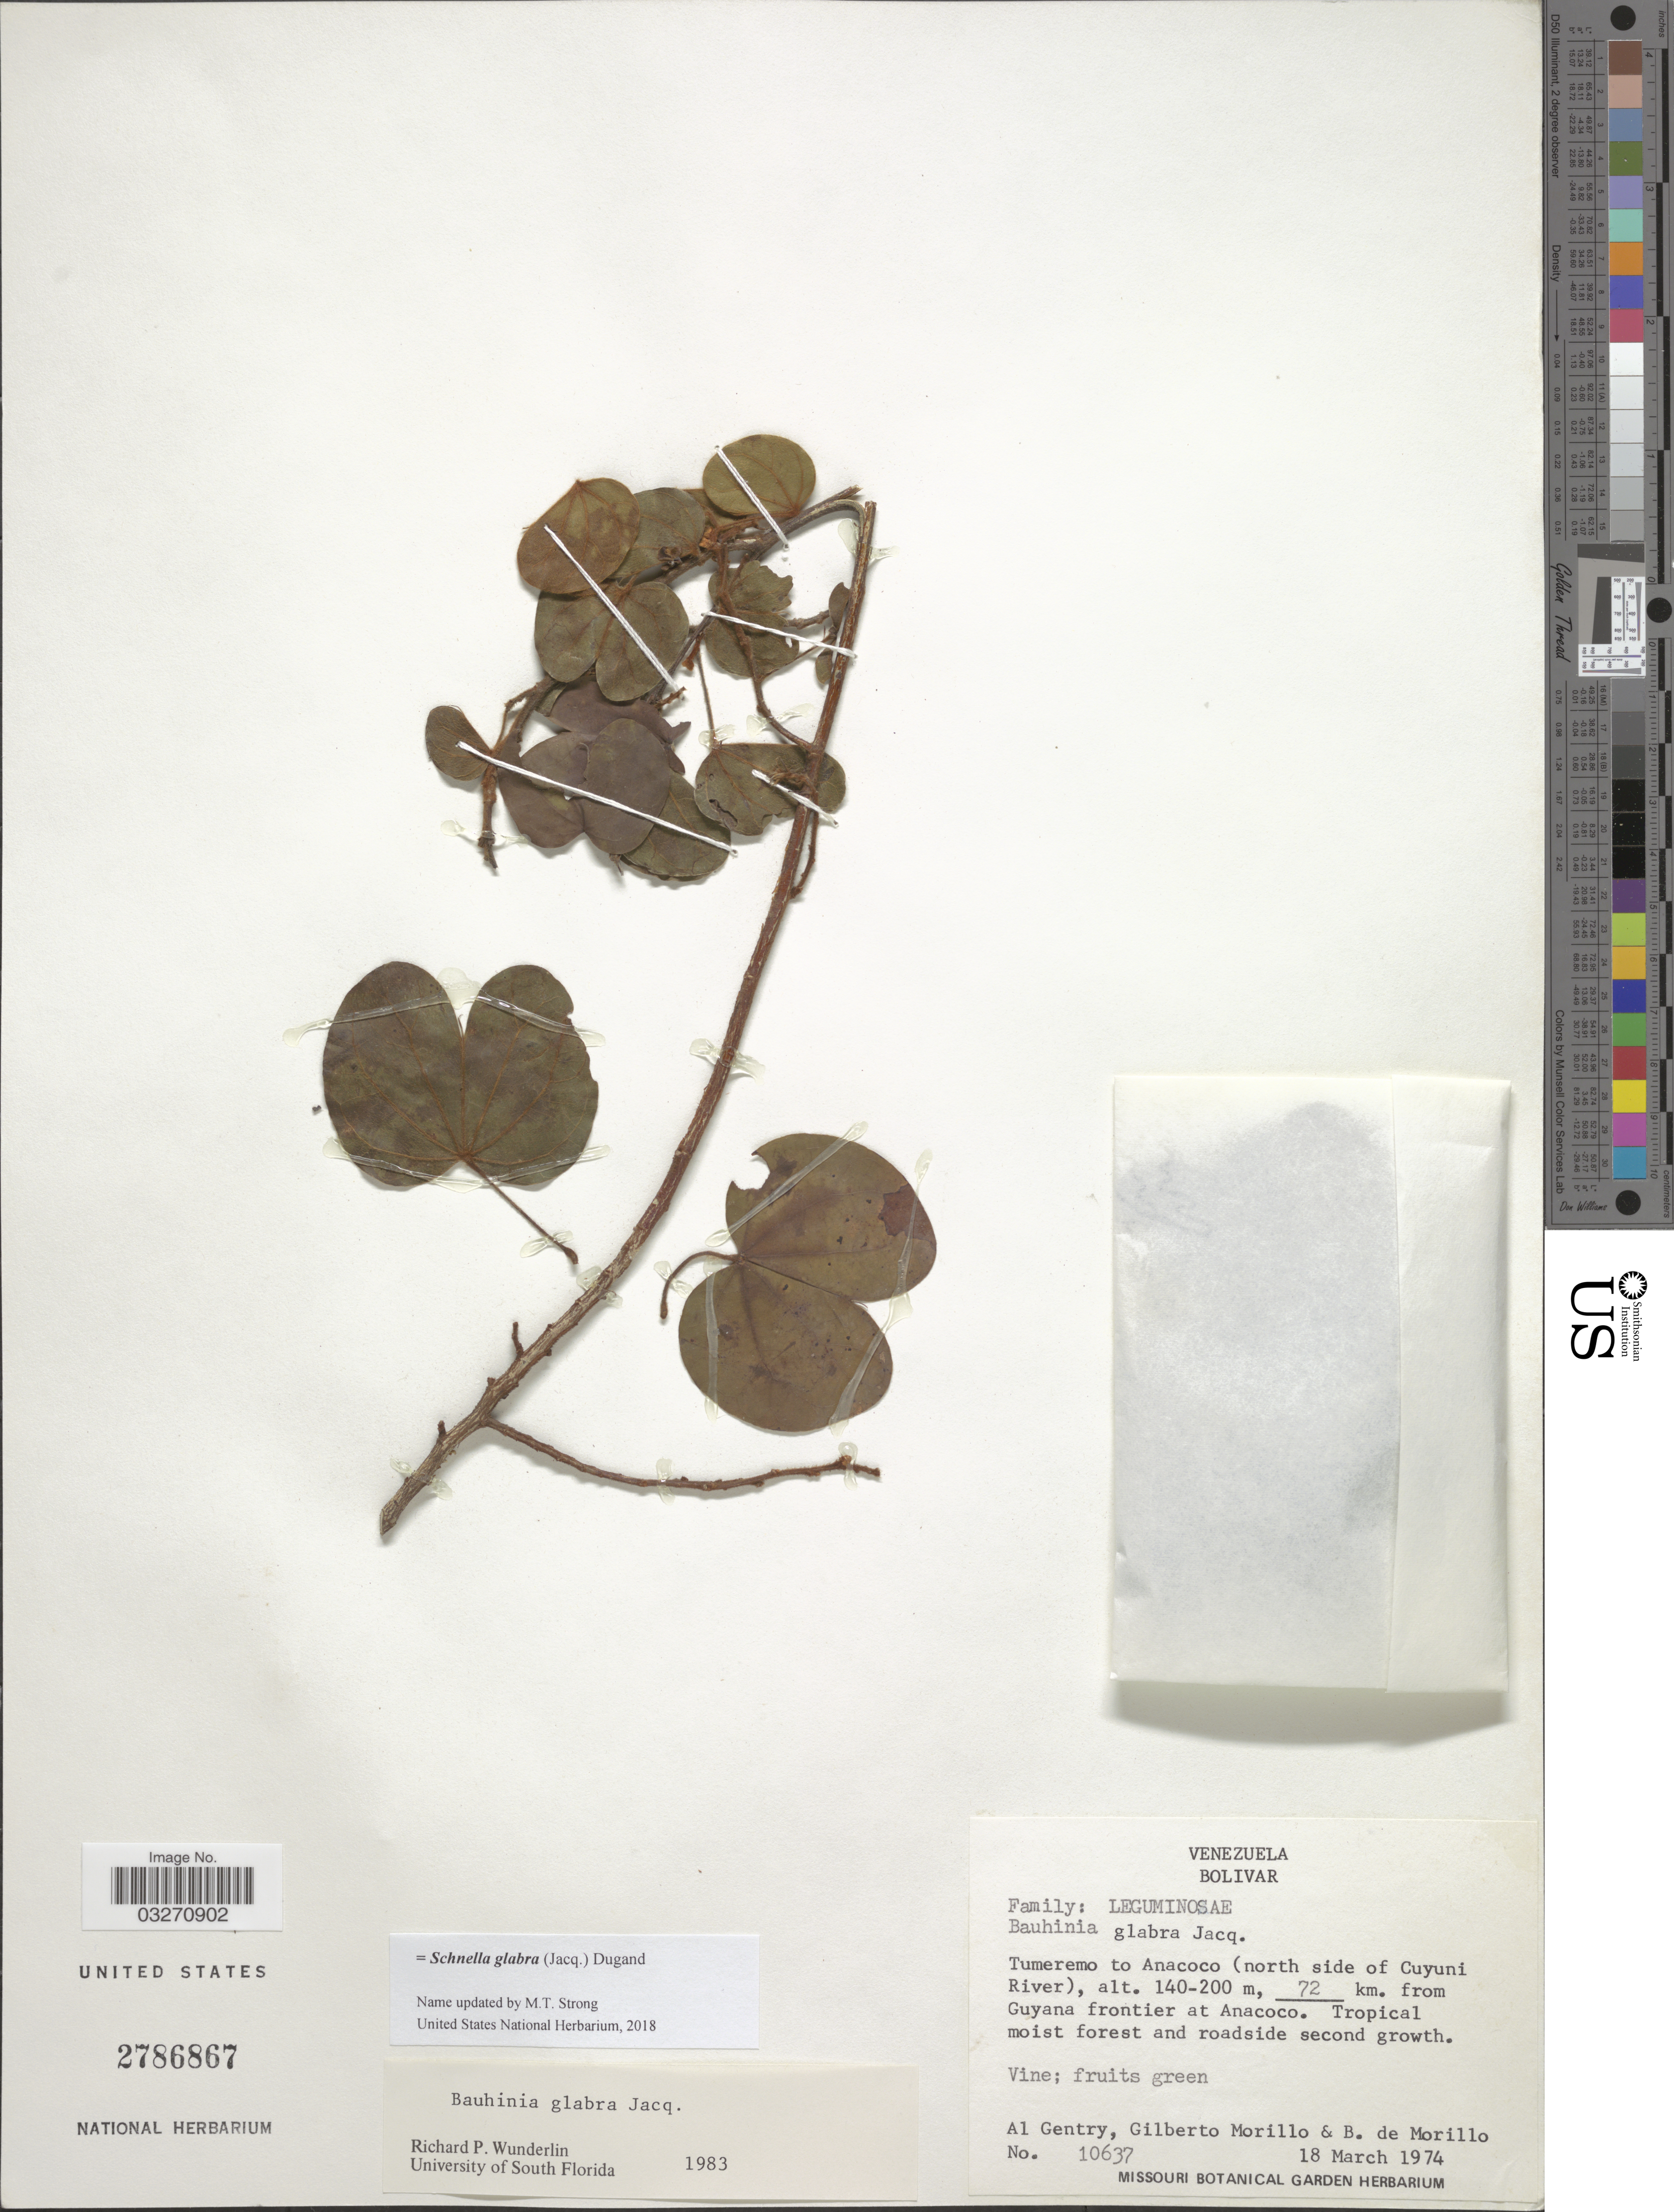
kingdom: Plantae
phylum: Tracheophyta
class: Magnoliopsida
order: Fabales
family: Fabaceae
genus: Schnella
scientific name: Schnella glabra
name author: (Jacq.) Dugand G.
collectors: A. H. Gentry, G. N. Morillo & B. Morillo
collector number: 10637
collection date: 1974-03-18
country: Venezuela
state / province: Bolivar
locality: Tumeremo to Anacoco (north side of Cuyuni River), 72 km. from Guyana frontier at Anacoco.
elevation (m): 140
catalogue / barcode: US 2786867